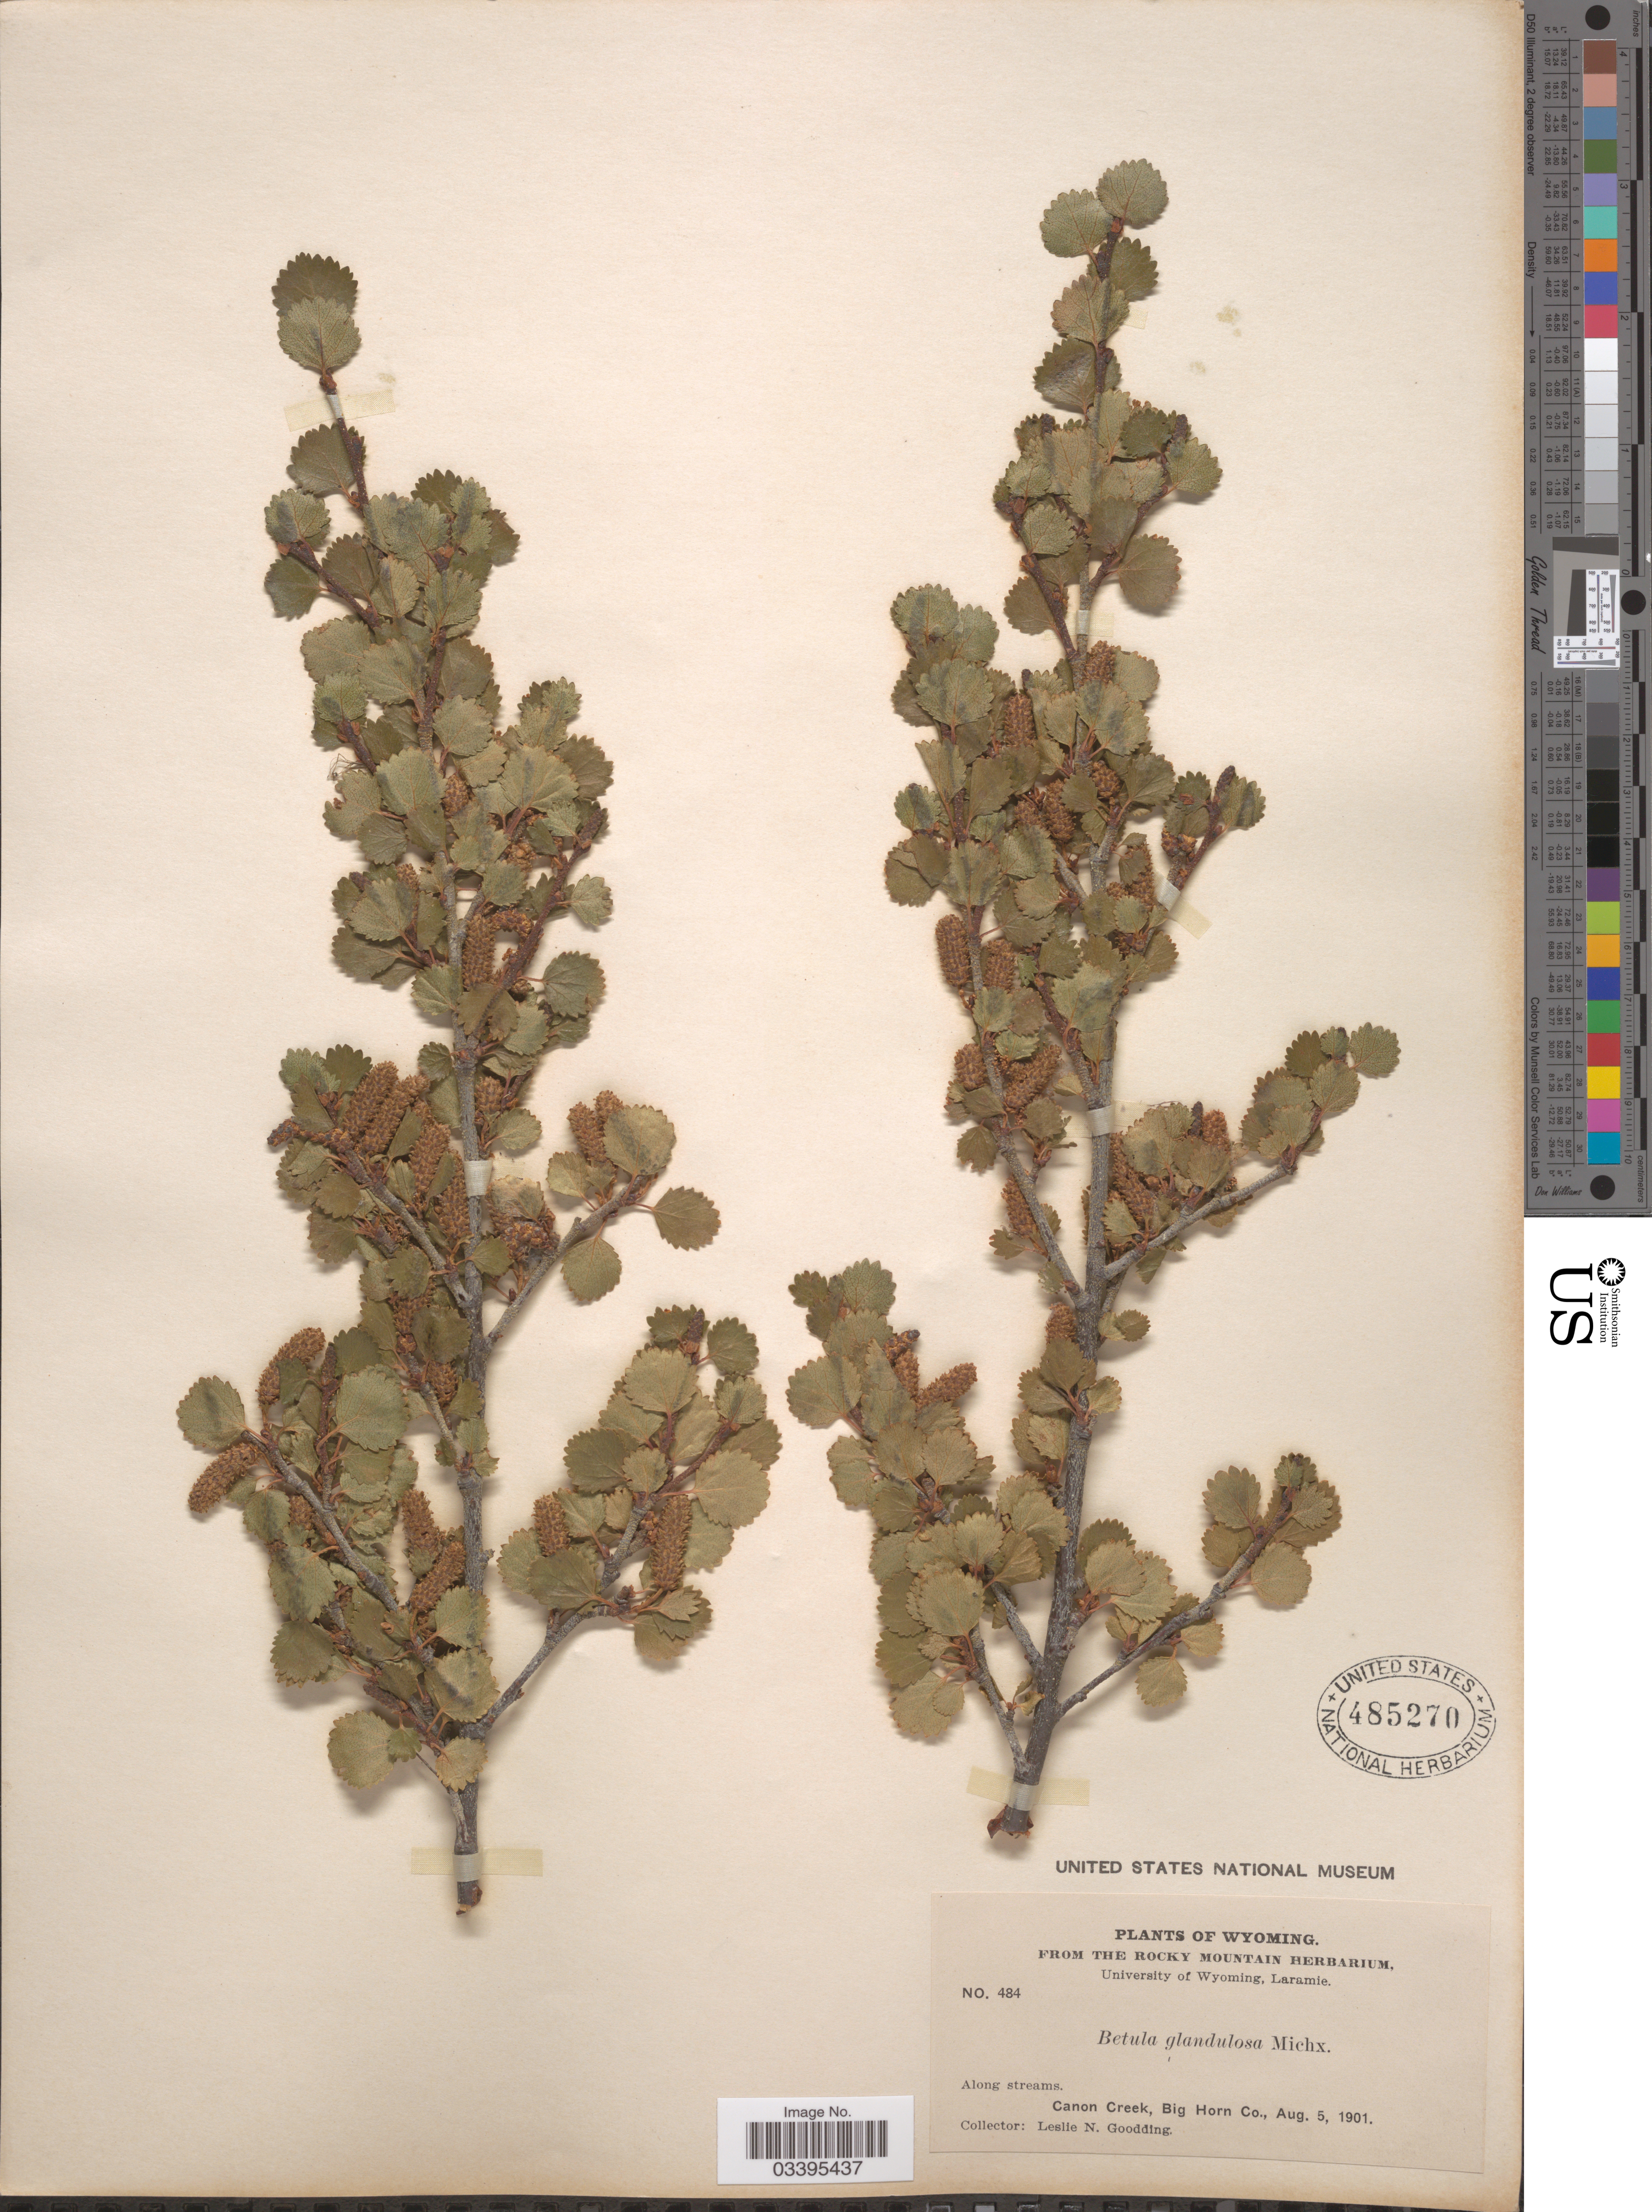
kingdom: Plantae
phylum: Tracheophyta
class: Magnoliopsida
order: Fagales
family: Betulaceae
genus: Betula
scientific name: Betula glandulosa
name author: Michx.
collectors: L. N. Goodding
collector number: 484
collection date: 1901-08-05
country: United States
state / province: Wyoming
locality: Canon Creek, Big Horn Co.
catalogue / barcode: US 485270